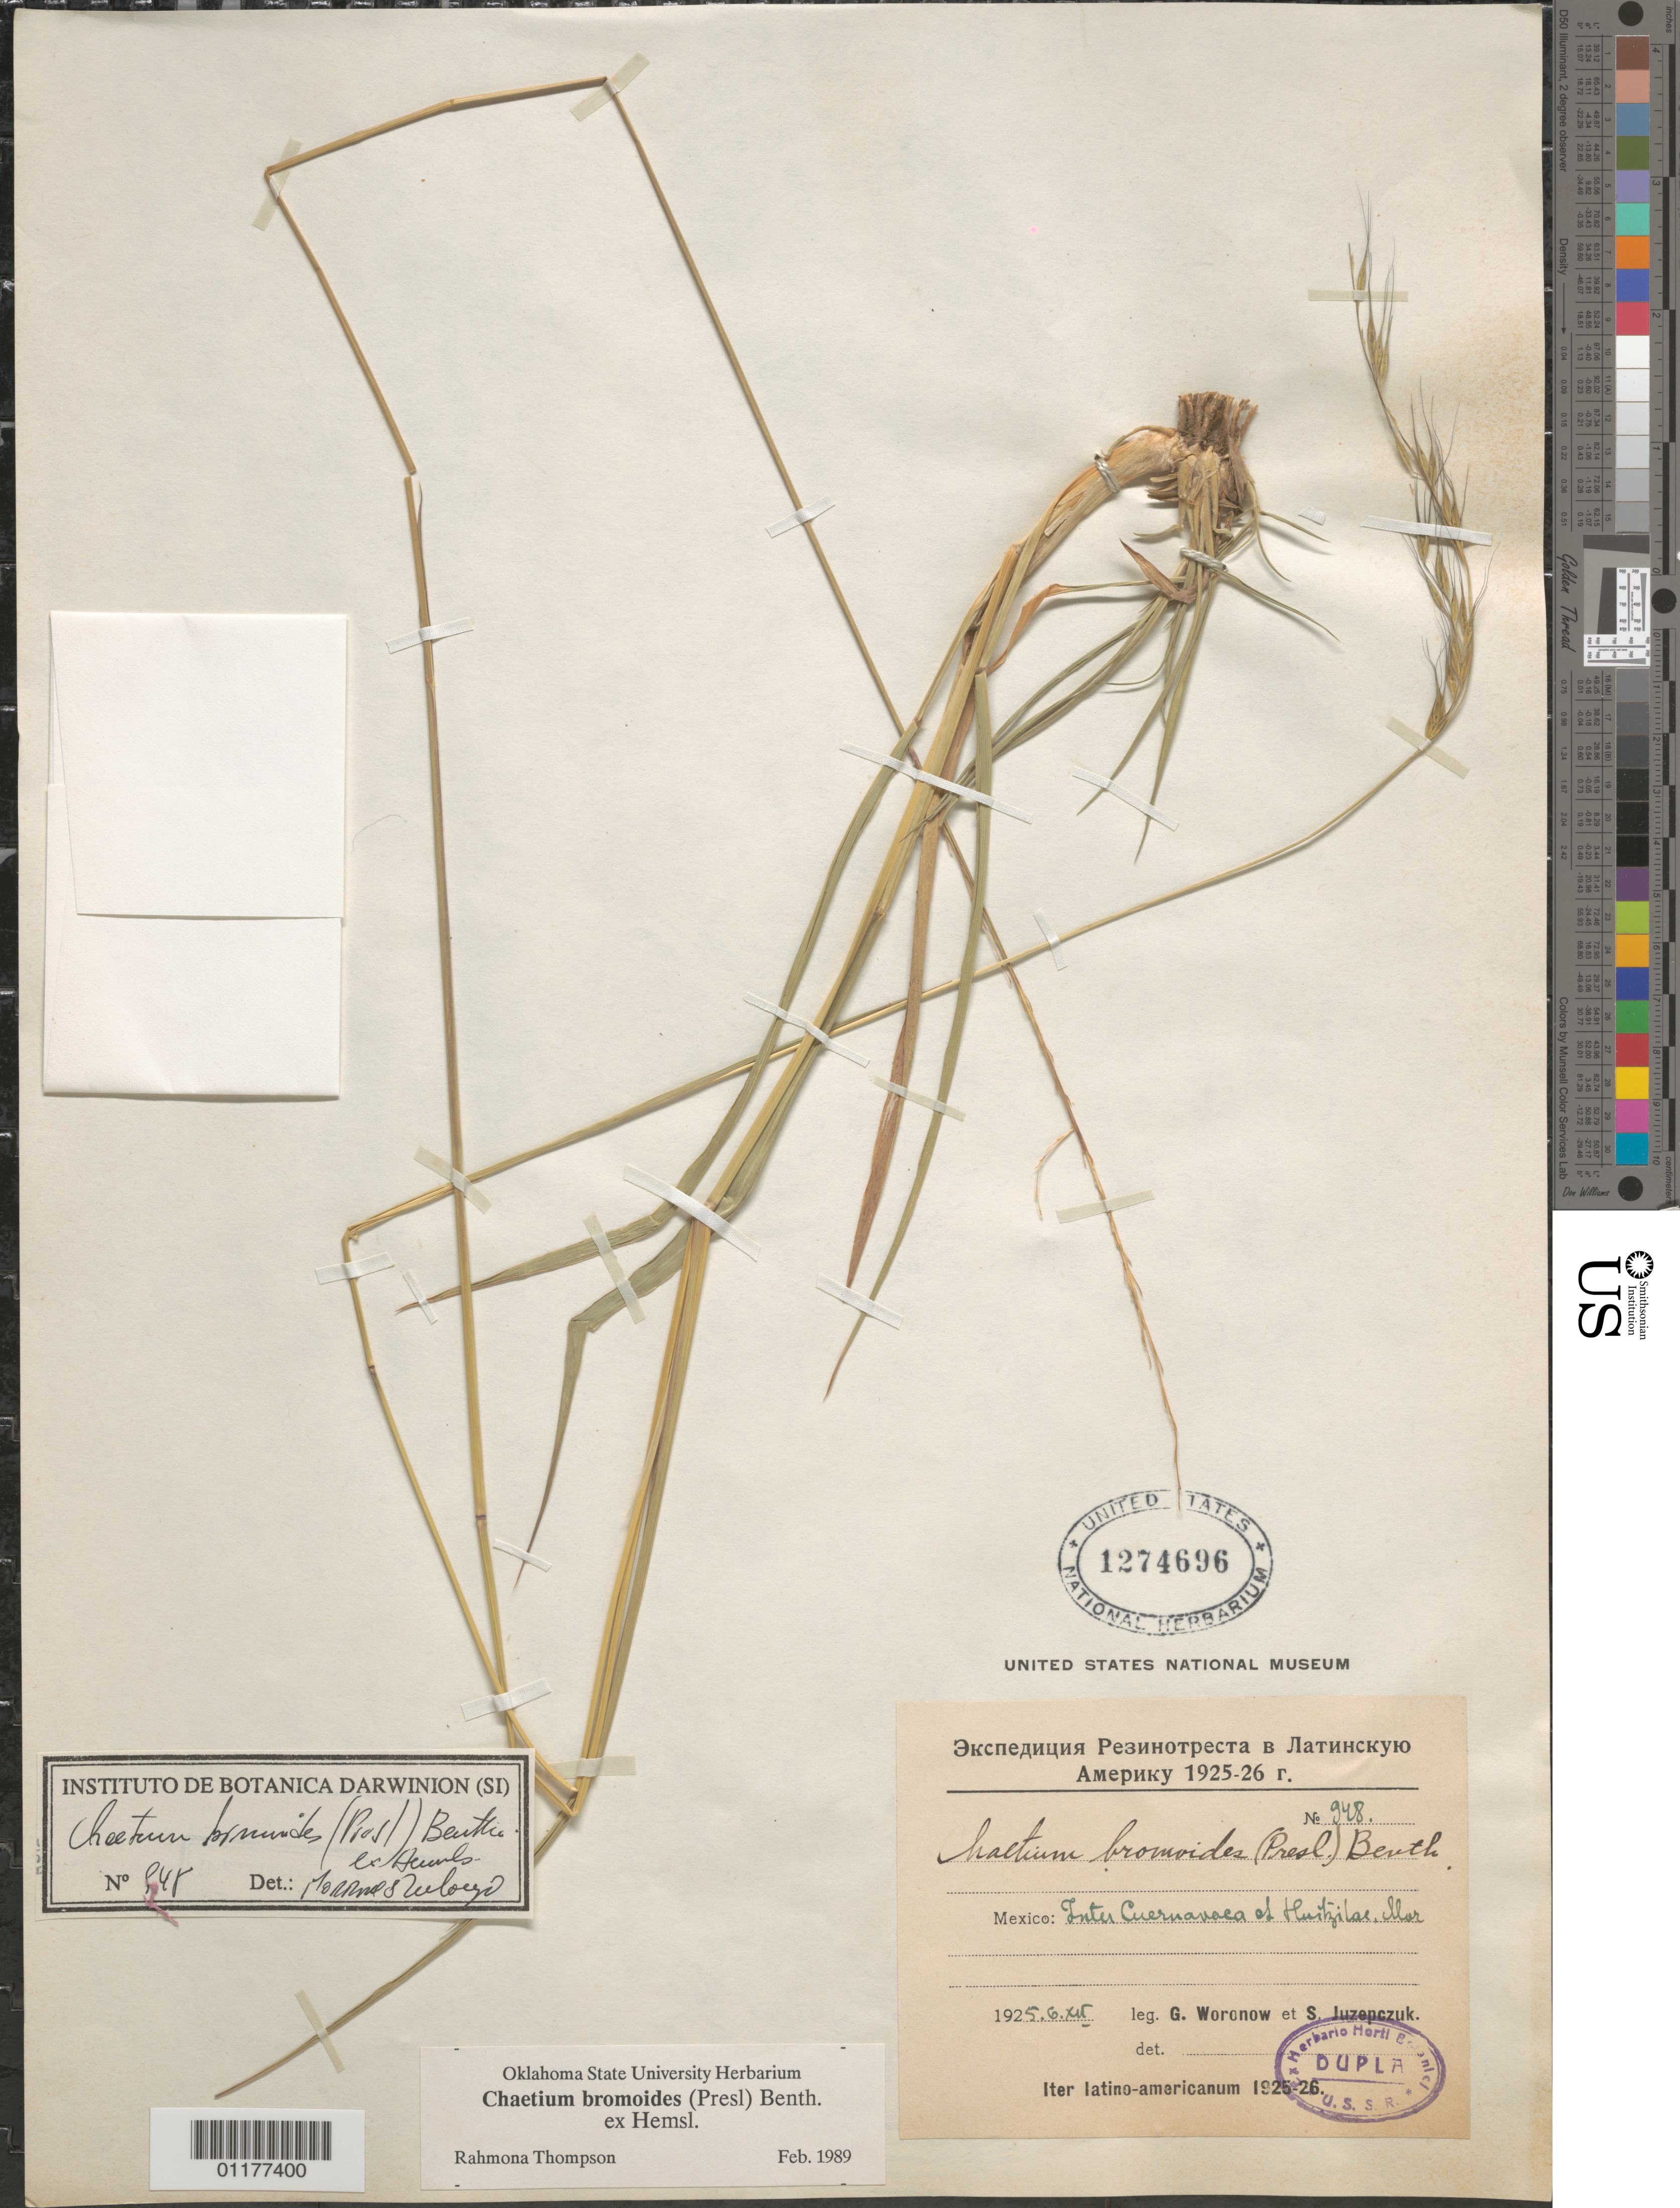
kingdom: Plantae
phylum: Tracheophyta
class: Liliopsida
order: Poales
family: Poaceae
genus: Chaetium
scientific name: Chaetium bromoides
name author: (J. Presl) Benth. ex Hemsl.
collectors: G. Woronow & S. V. Juzepczuk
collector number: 948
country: Mexico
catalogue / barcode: US 1274696